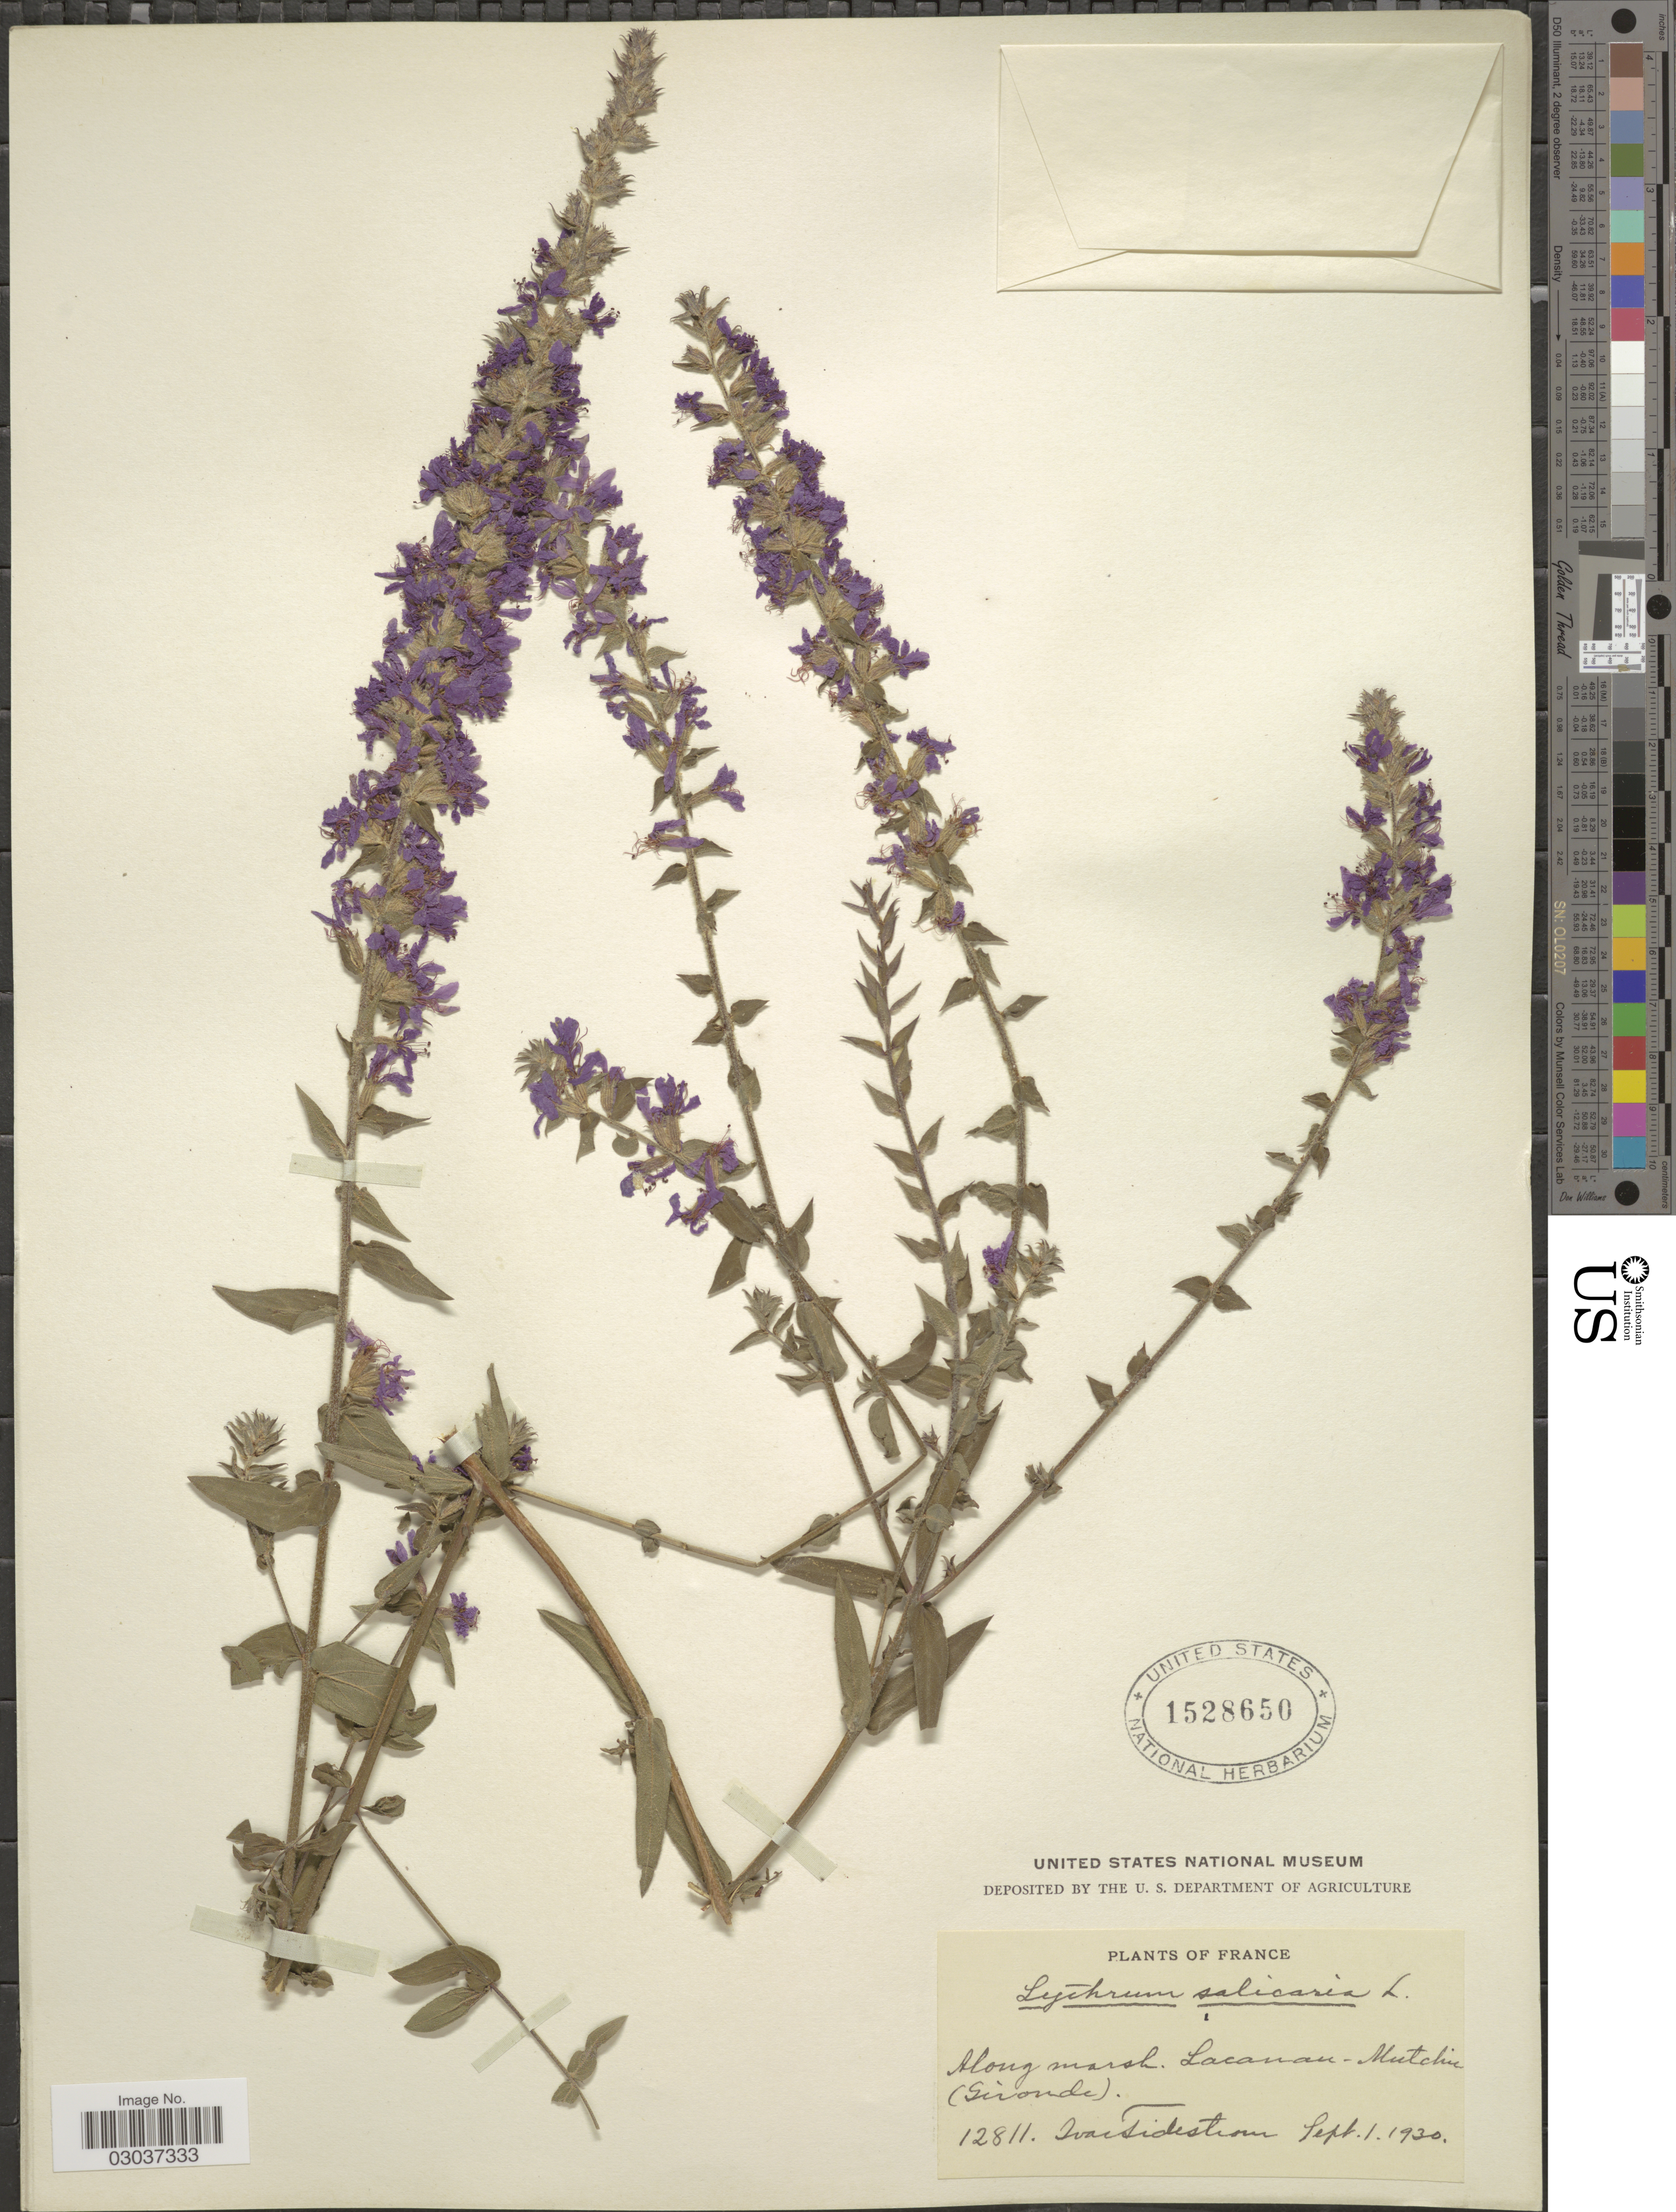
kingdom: Plantae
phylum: Tracheophyta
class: Magnoliopsida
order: Myrtales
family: Lythraceae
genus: Lythrum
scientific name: Lythrum salicaria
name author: L.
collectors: I. F. Tidestrom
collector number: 12811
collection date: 1930-09-01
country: France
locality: Along marsh. Lacanau-Mutchie. (Gironde).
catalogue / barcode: US 1528650